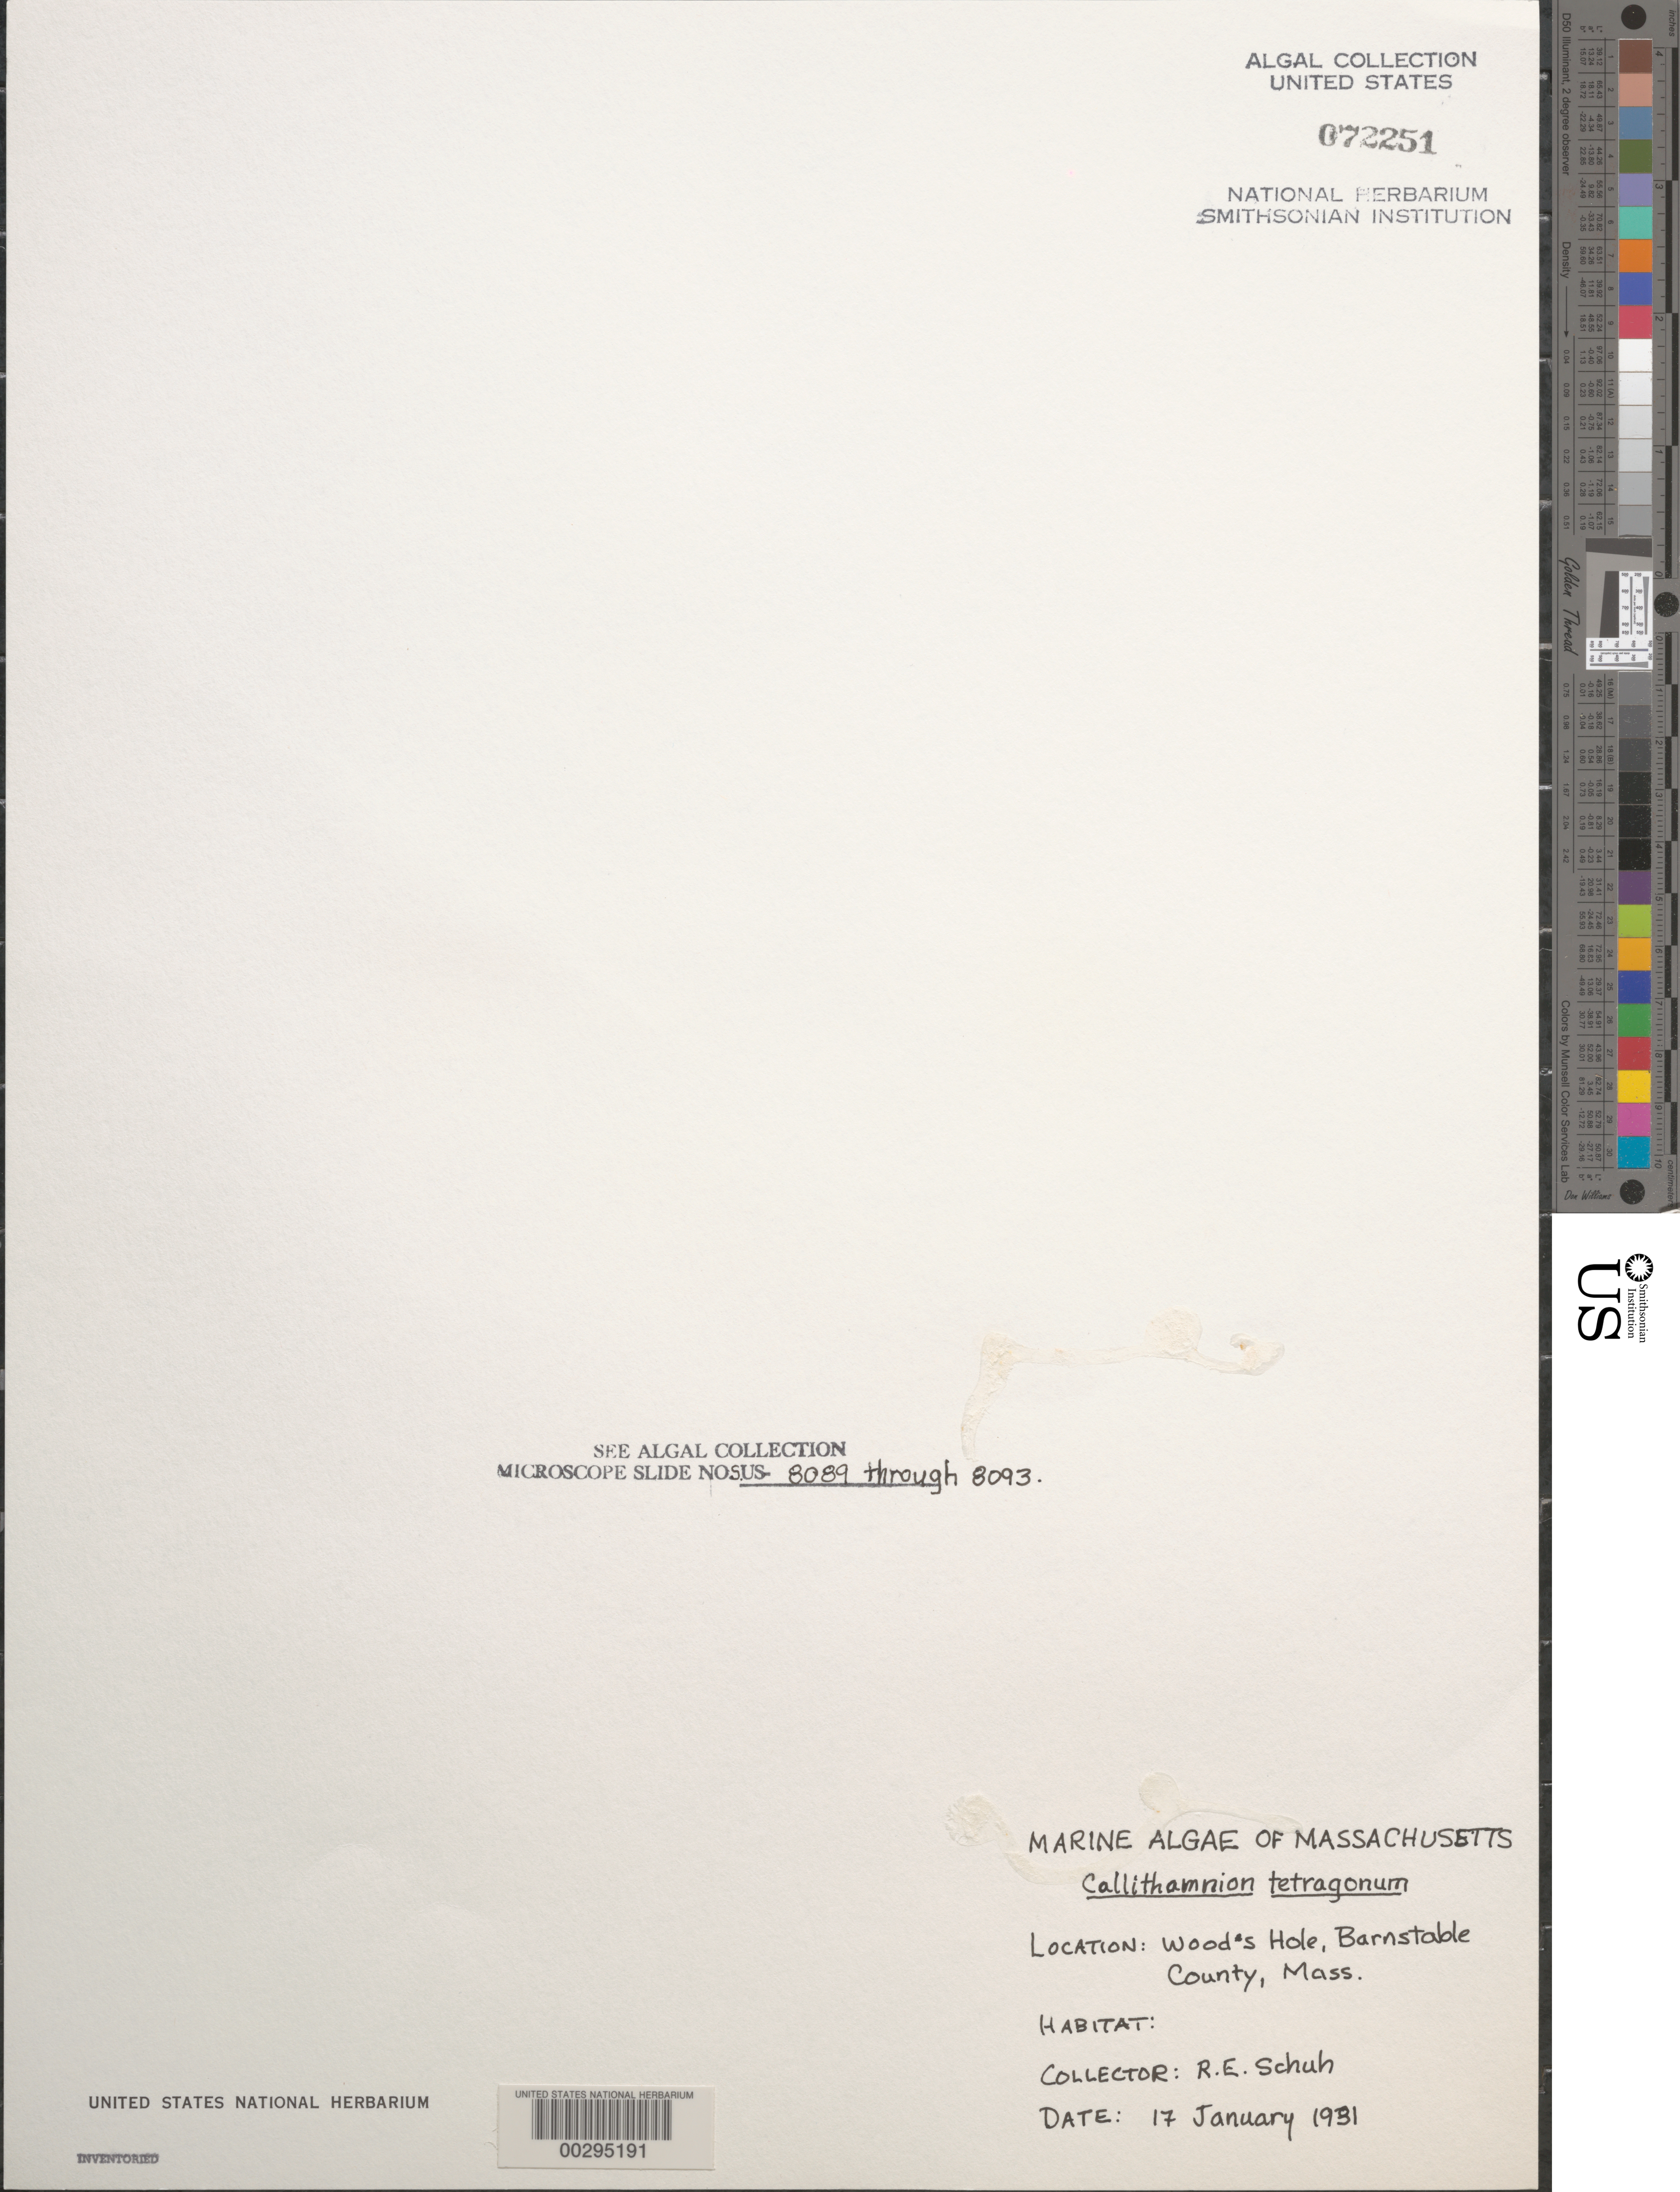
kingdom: Plantae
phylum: Rhodophyta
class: Florideophyceae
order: Ceramiales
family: Callithamniaceae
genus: Callithamnion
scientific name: Callithamnion tetragonum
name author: (With.) S.F. Gray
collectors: R. Schuh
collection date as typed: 17 Jan 1931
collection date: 1931-01-17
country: United States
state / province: Massachusetts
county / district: Barnstable County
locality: Woods Hole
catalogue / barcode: US 72251